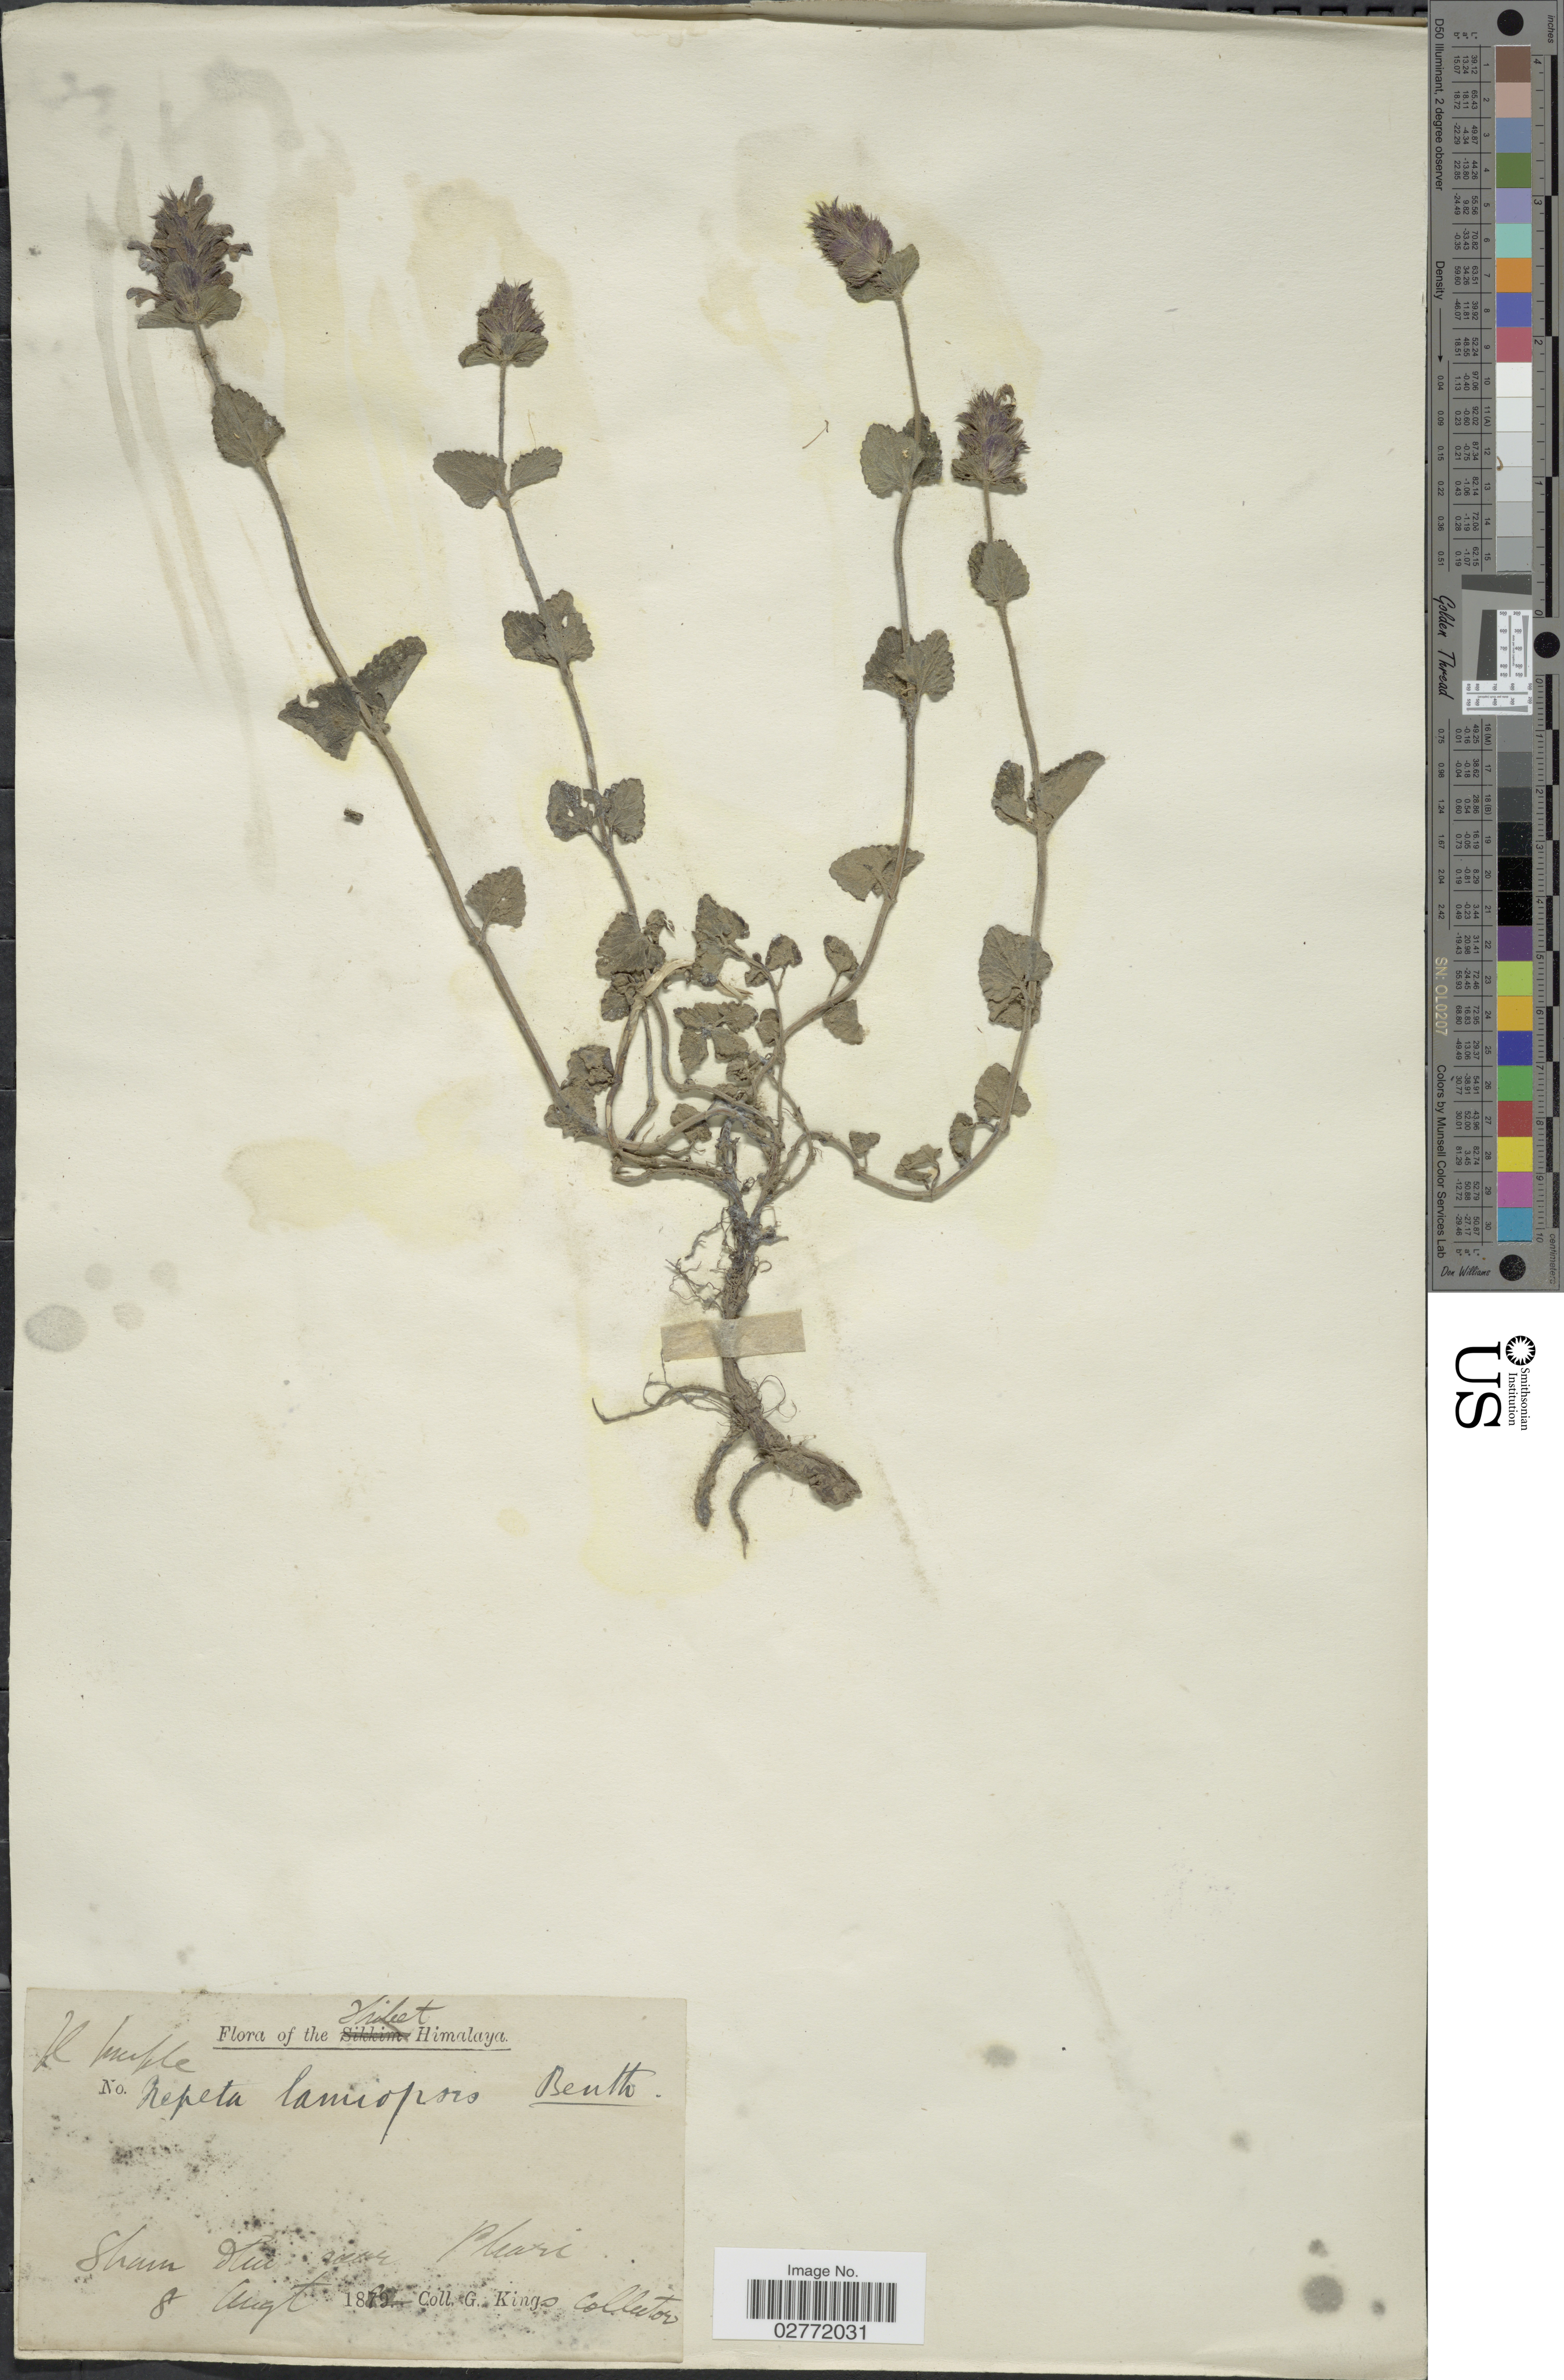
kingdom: Plantae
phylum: Tracheophyta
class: Magnoliopsida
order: Lamiales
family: Lamiaceae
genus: Nepeta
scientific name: Nepeta lamiopsis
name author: Benth. ex Hook. f.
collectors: Dr. King's collector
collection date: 1882-08-08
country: China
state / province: Xizang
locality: Thibet Himalaya, Sham Dluc save Phari. [interpreted]